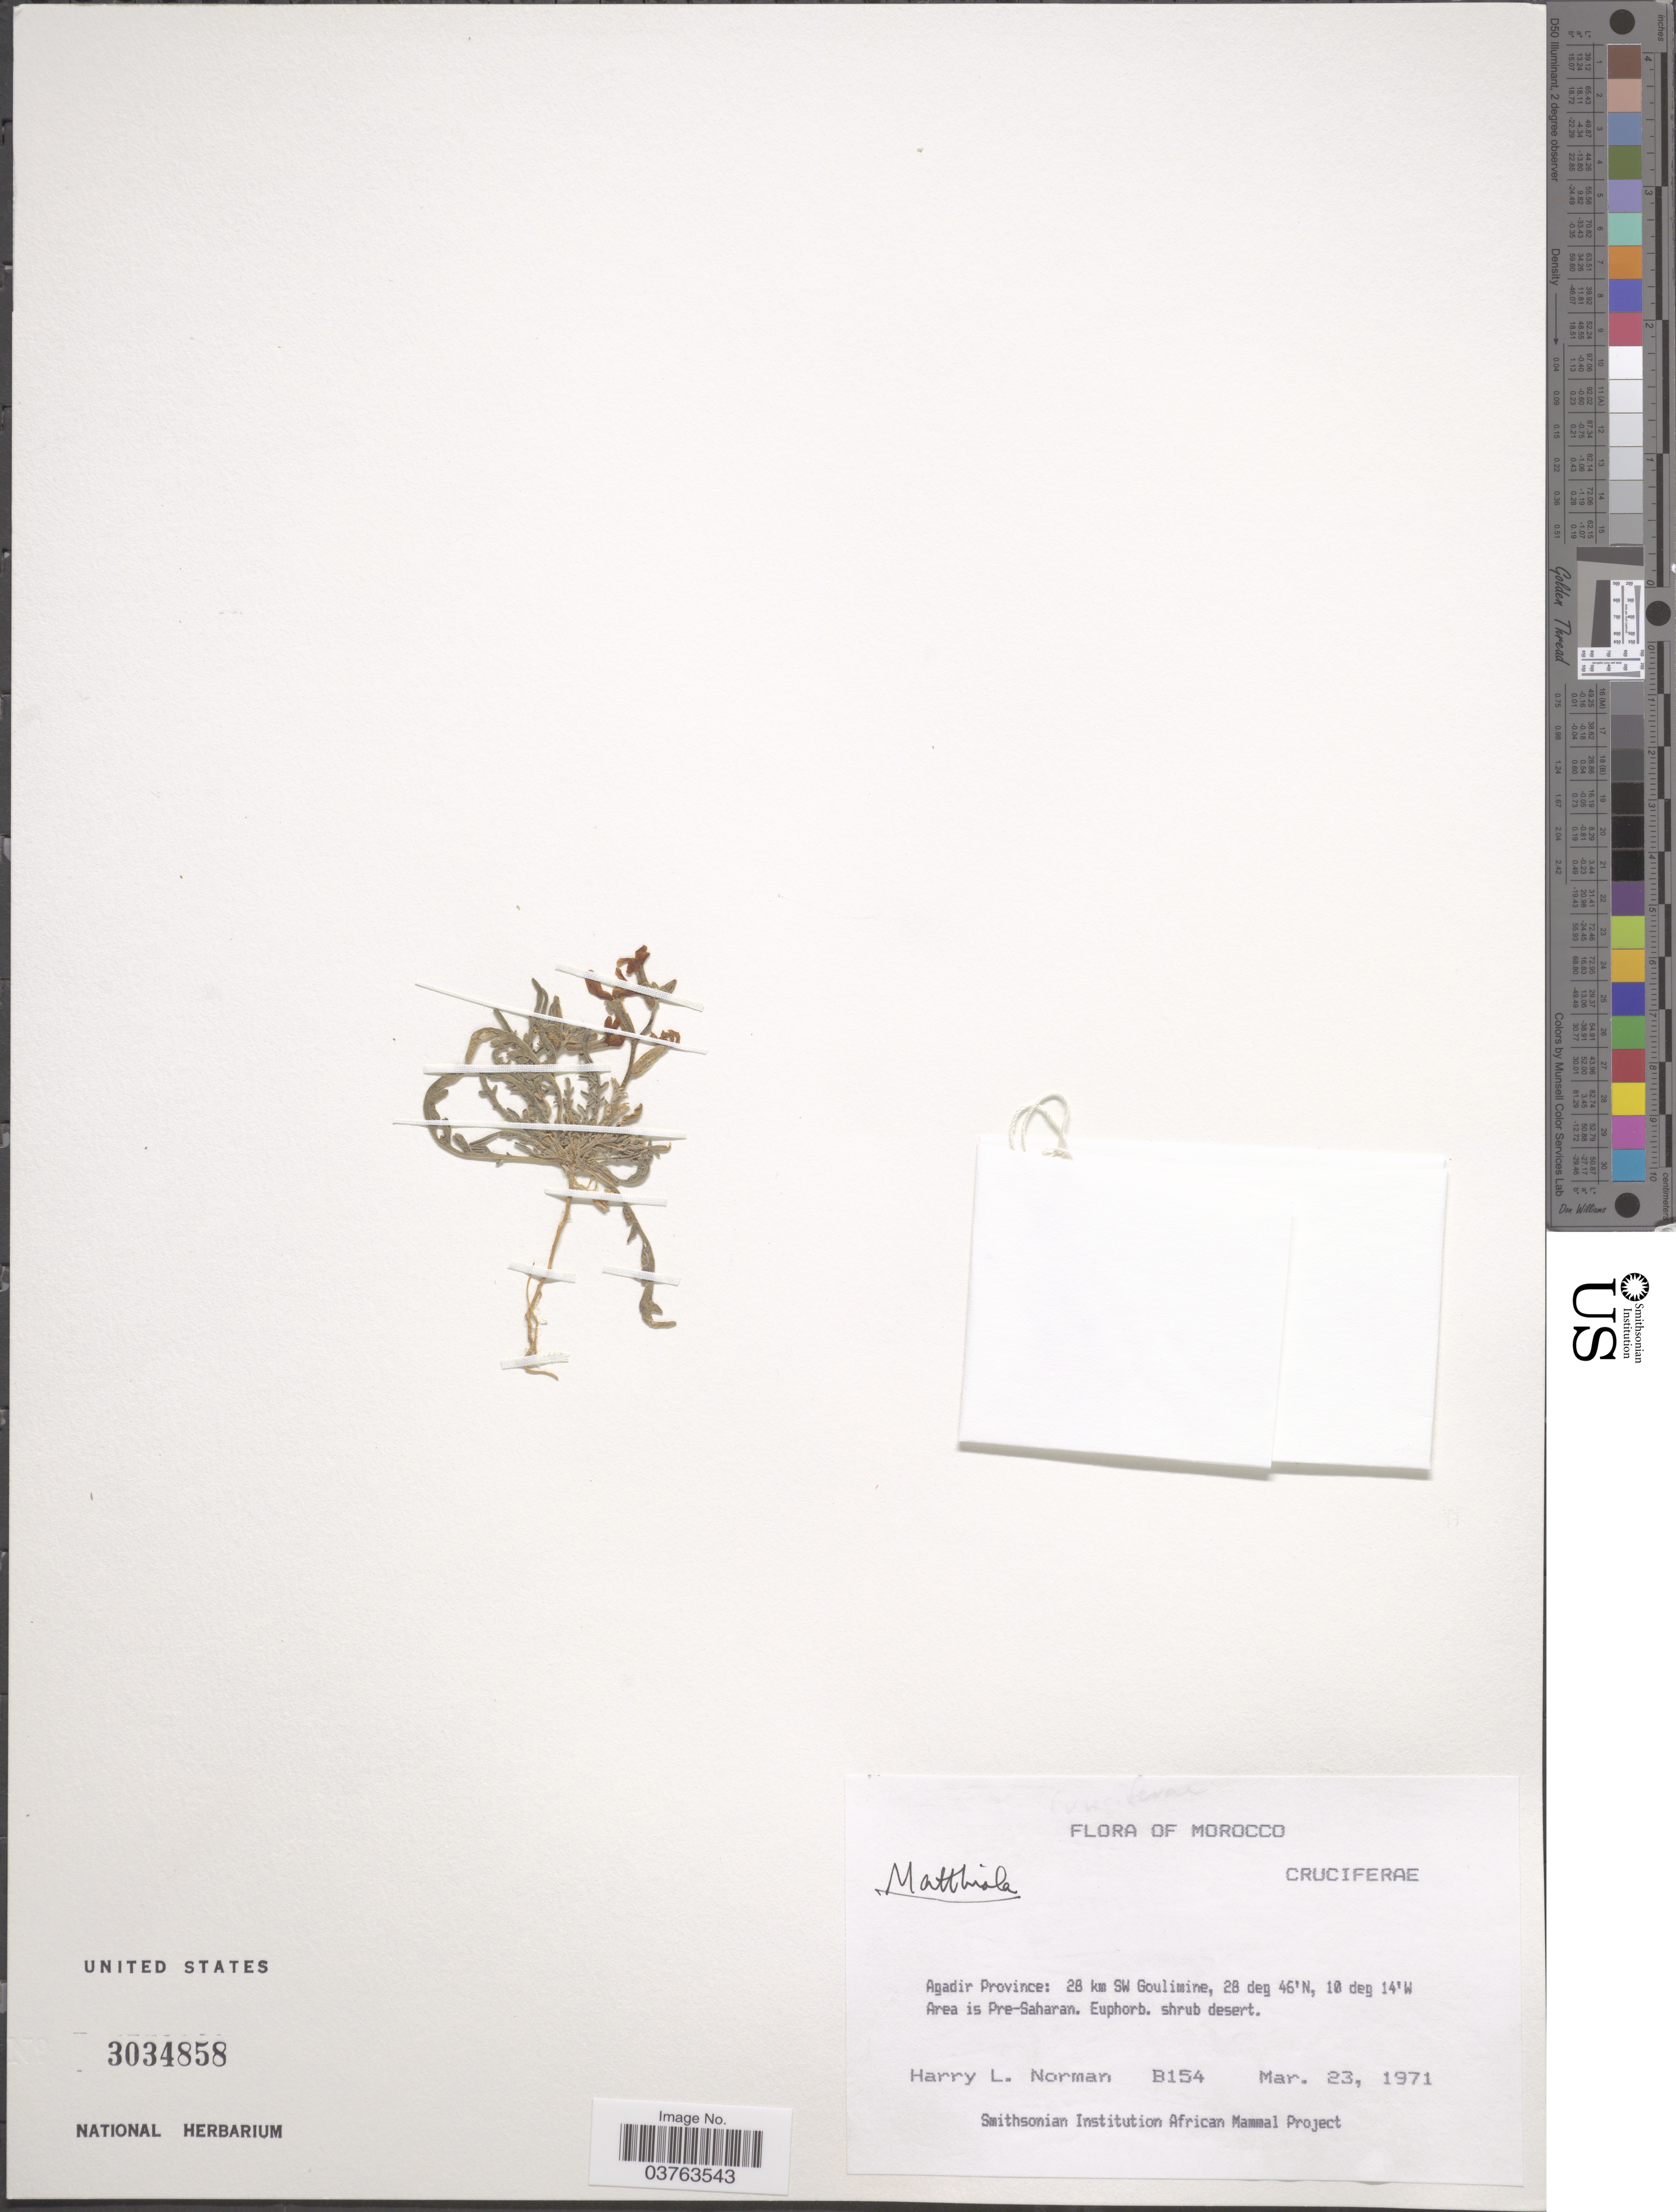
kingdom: Plantae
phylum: Tracheophyta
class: Magnoliopsida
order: Brassicales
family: Brassicaceae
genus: Matthiola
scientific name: Matthiola sp.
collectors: Norman, H.L.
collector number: B154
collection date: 1971-03-23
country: Morocco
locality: Agadir Province: 28 km SW Goulimine, Area is Pre-Saharan.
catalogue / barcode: US 3034858